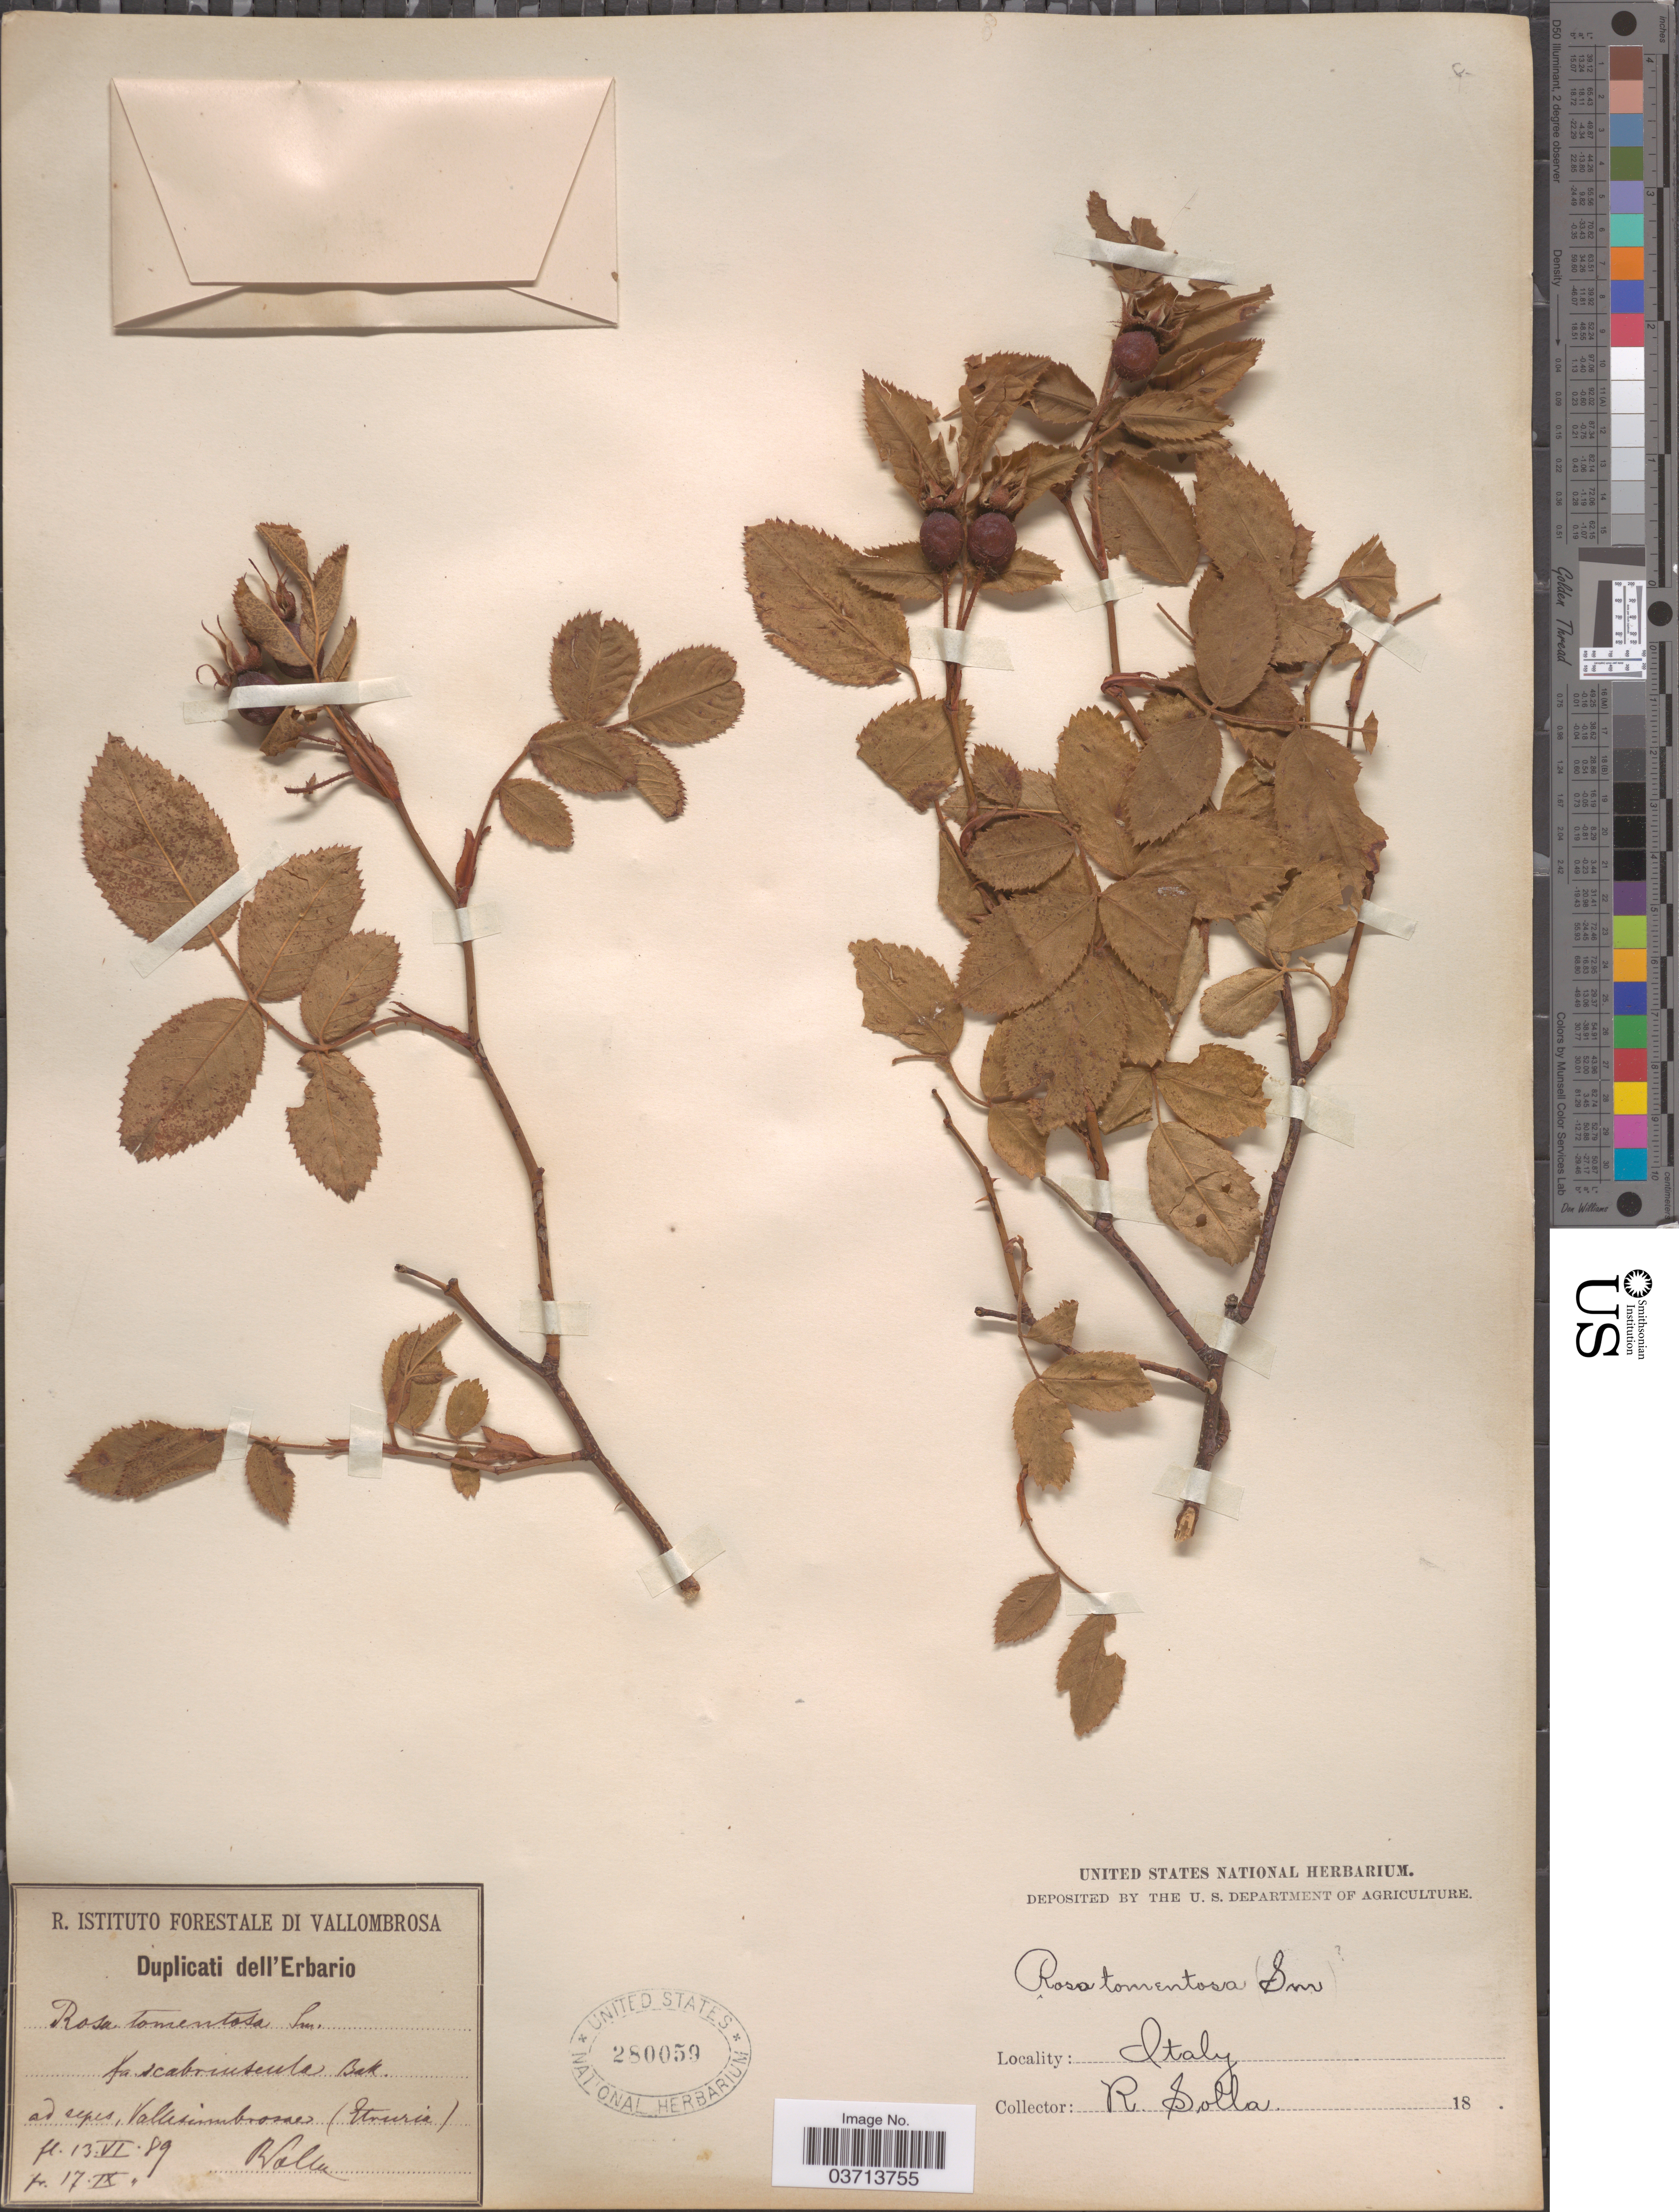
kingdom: Plantae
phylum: Tracheophyta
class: Magnoliopsida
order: Rosales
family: Rosaceae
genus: Rosa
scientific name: Rosa tomentosa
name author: Sm.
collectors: R. Solla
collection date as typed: Transcribed d/m/y: 13/6/89 to 17/9/89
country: Italy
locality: Ad sepes, Vallisumbrosae (Etruria).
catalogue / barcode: US 280059